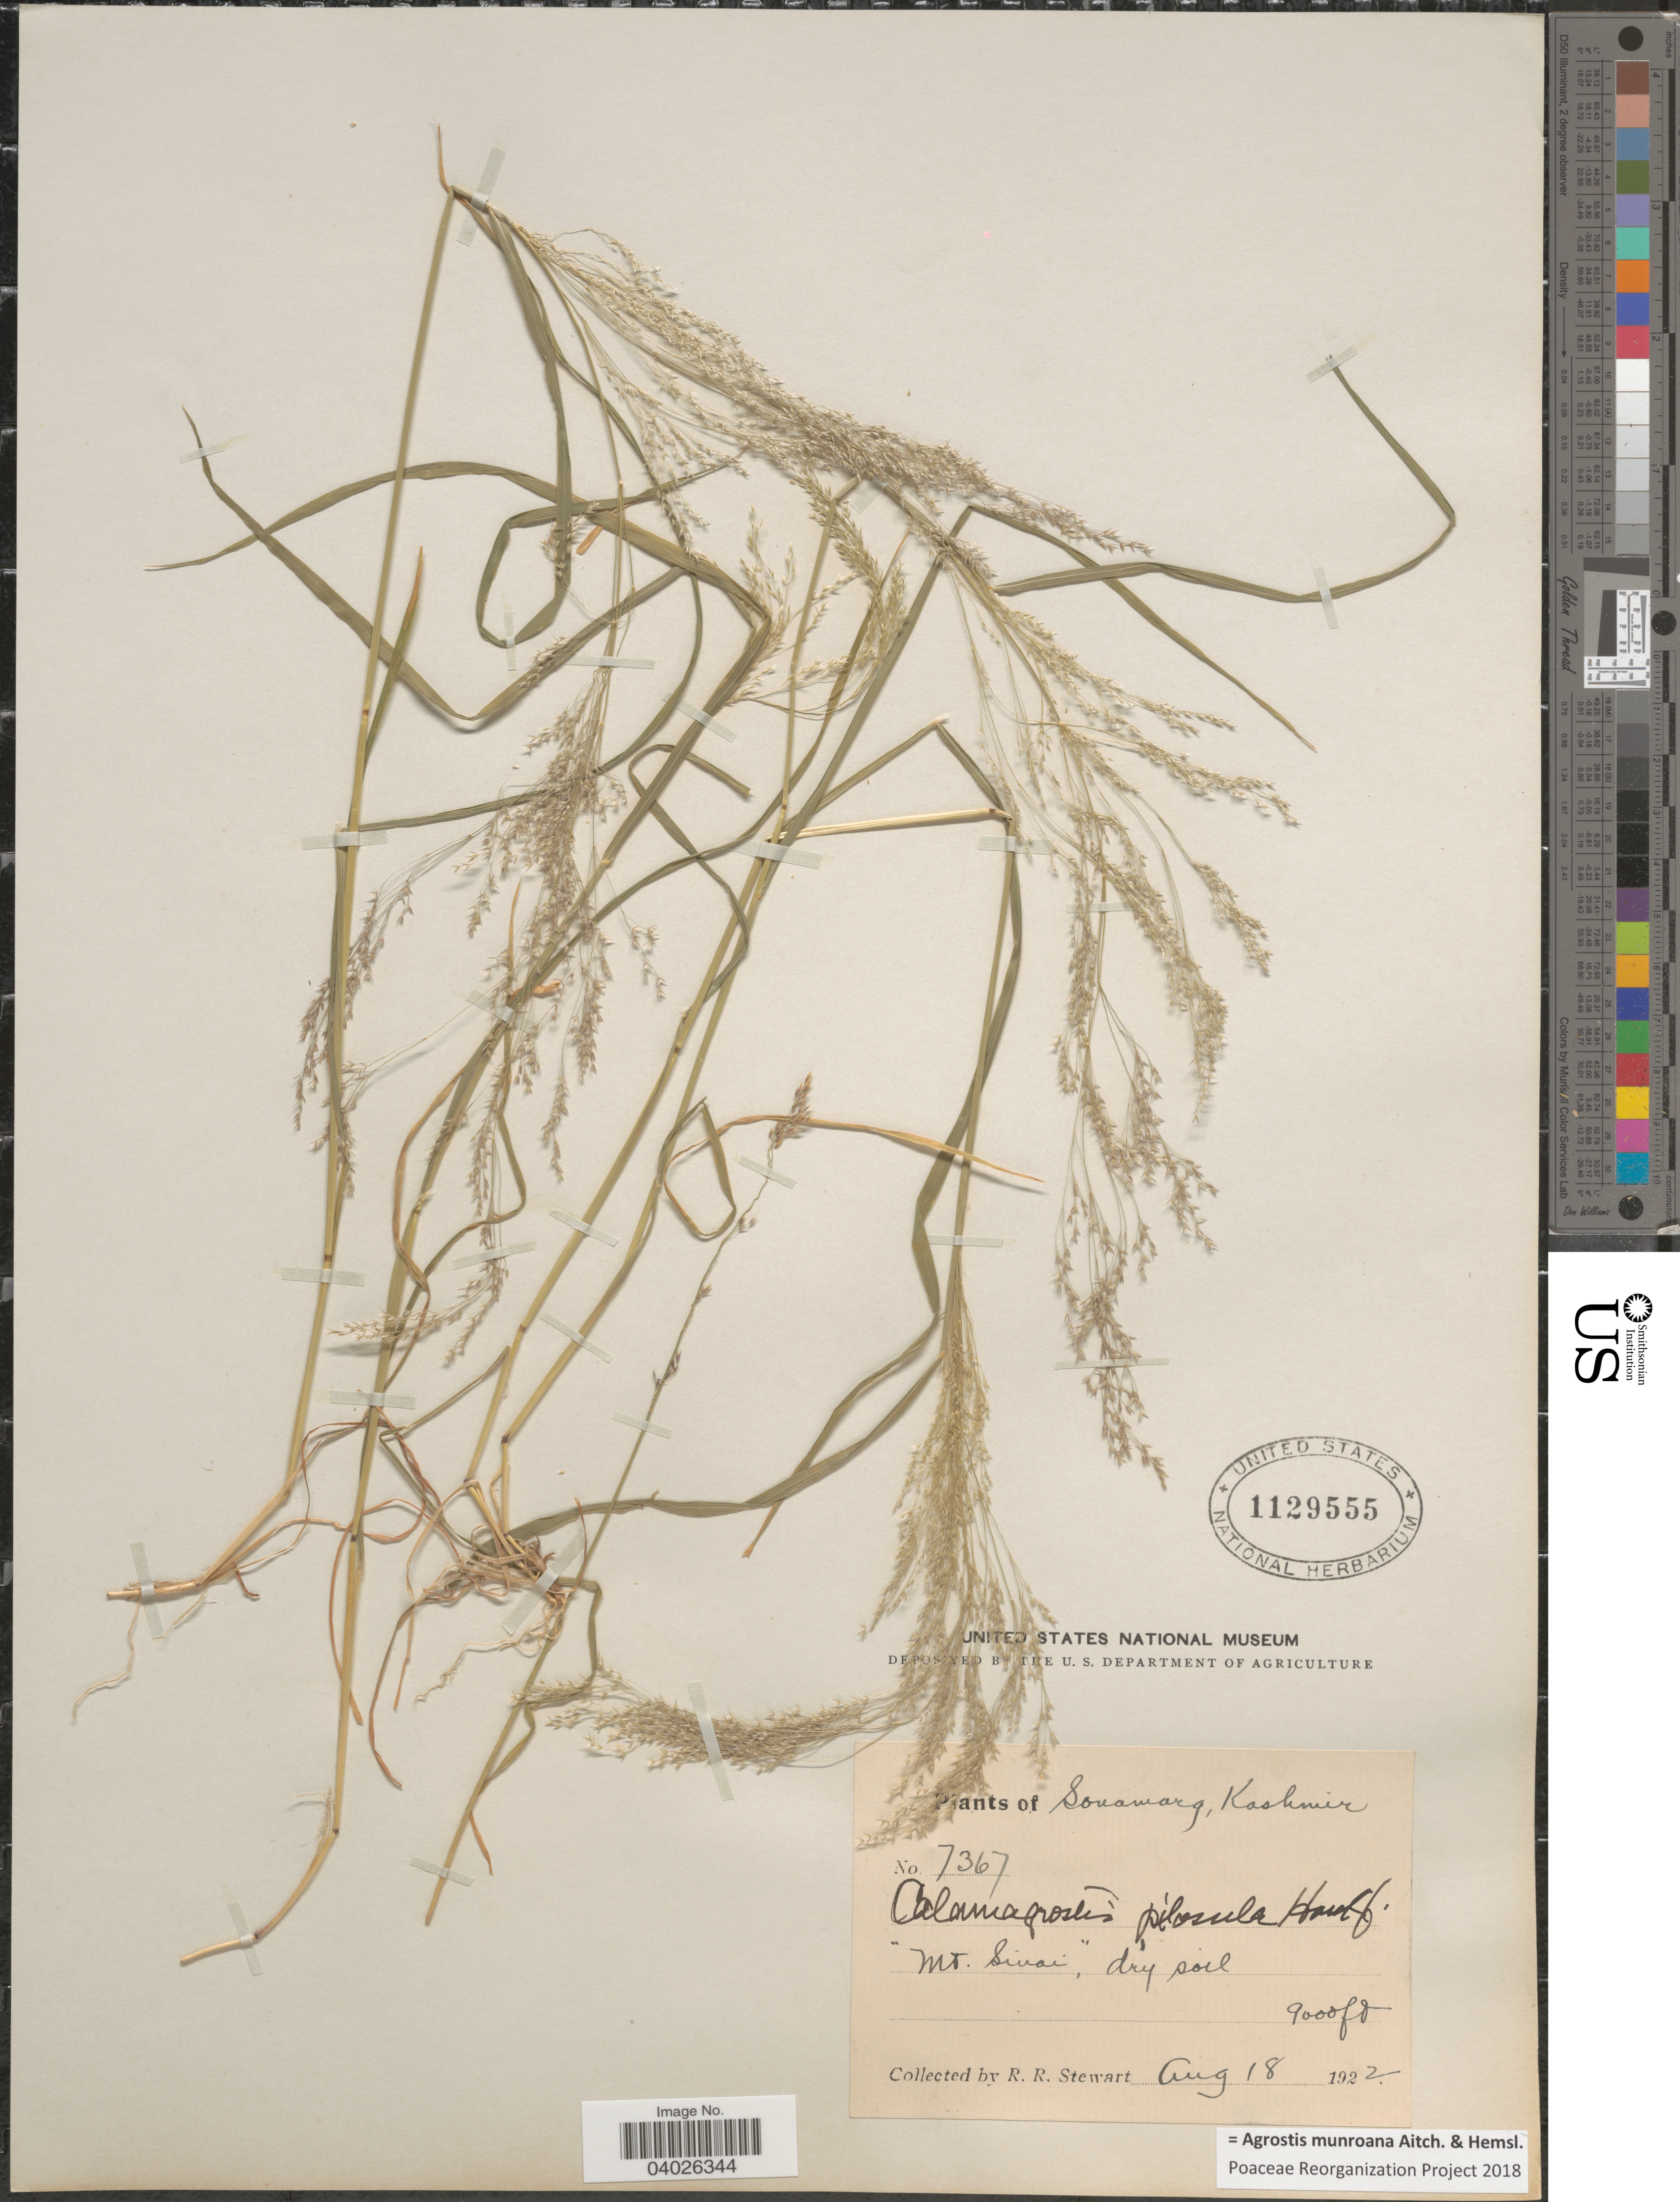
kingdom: Plantae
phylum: Tracheophyta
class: Liliopsida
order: Poales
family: Poaceae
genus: Agrostis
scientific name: Agrostis munroana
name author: Aitch. & Hemsl.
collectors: R. Stewart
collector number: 7367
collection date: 1922-08-18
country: India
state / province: Jammu and Kashmir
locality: Sonamarg, Kashmir. "Mt. Sinai".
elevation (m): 2743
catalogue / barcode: US 1129555